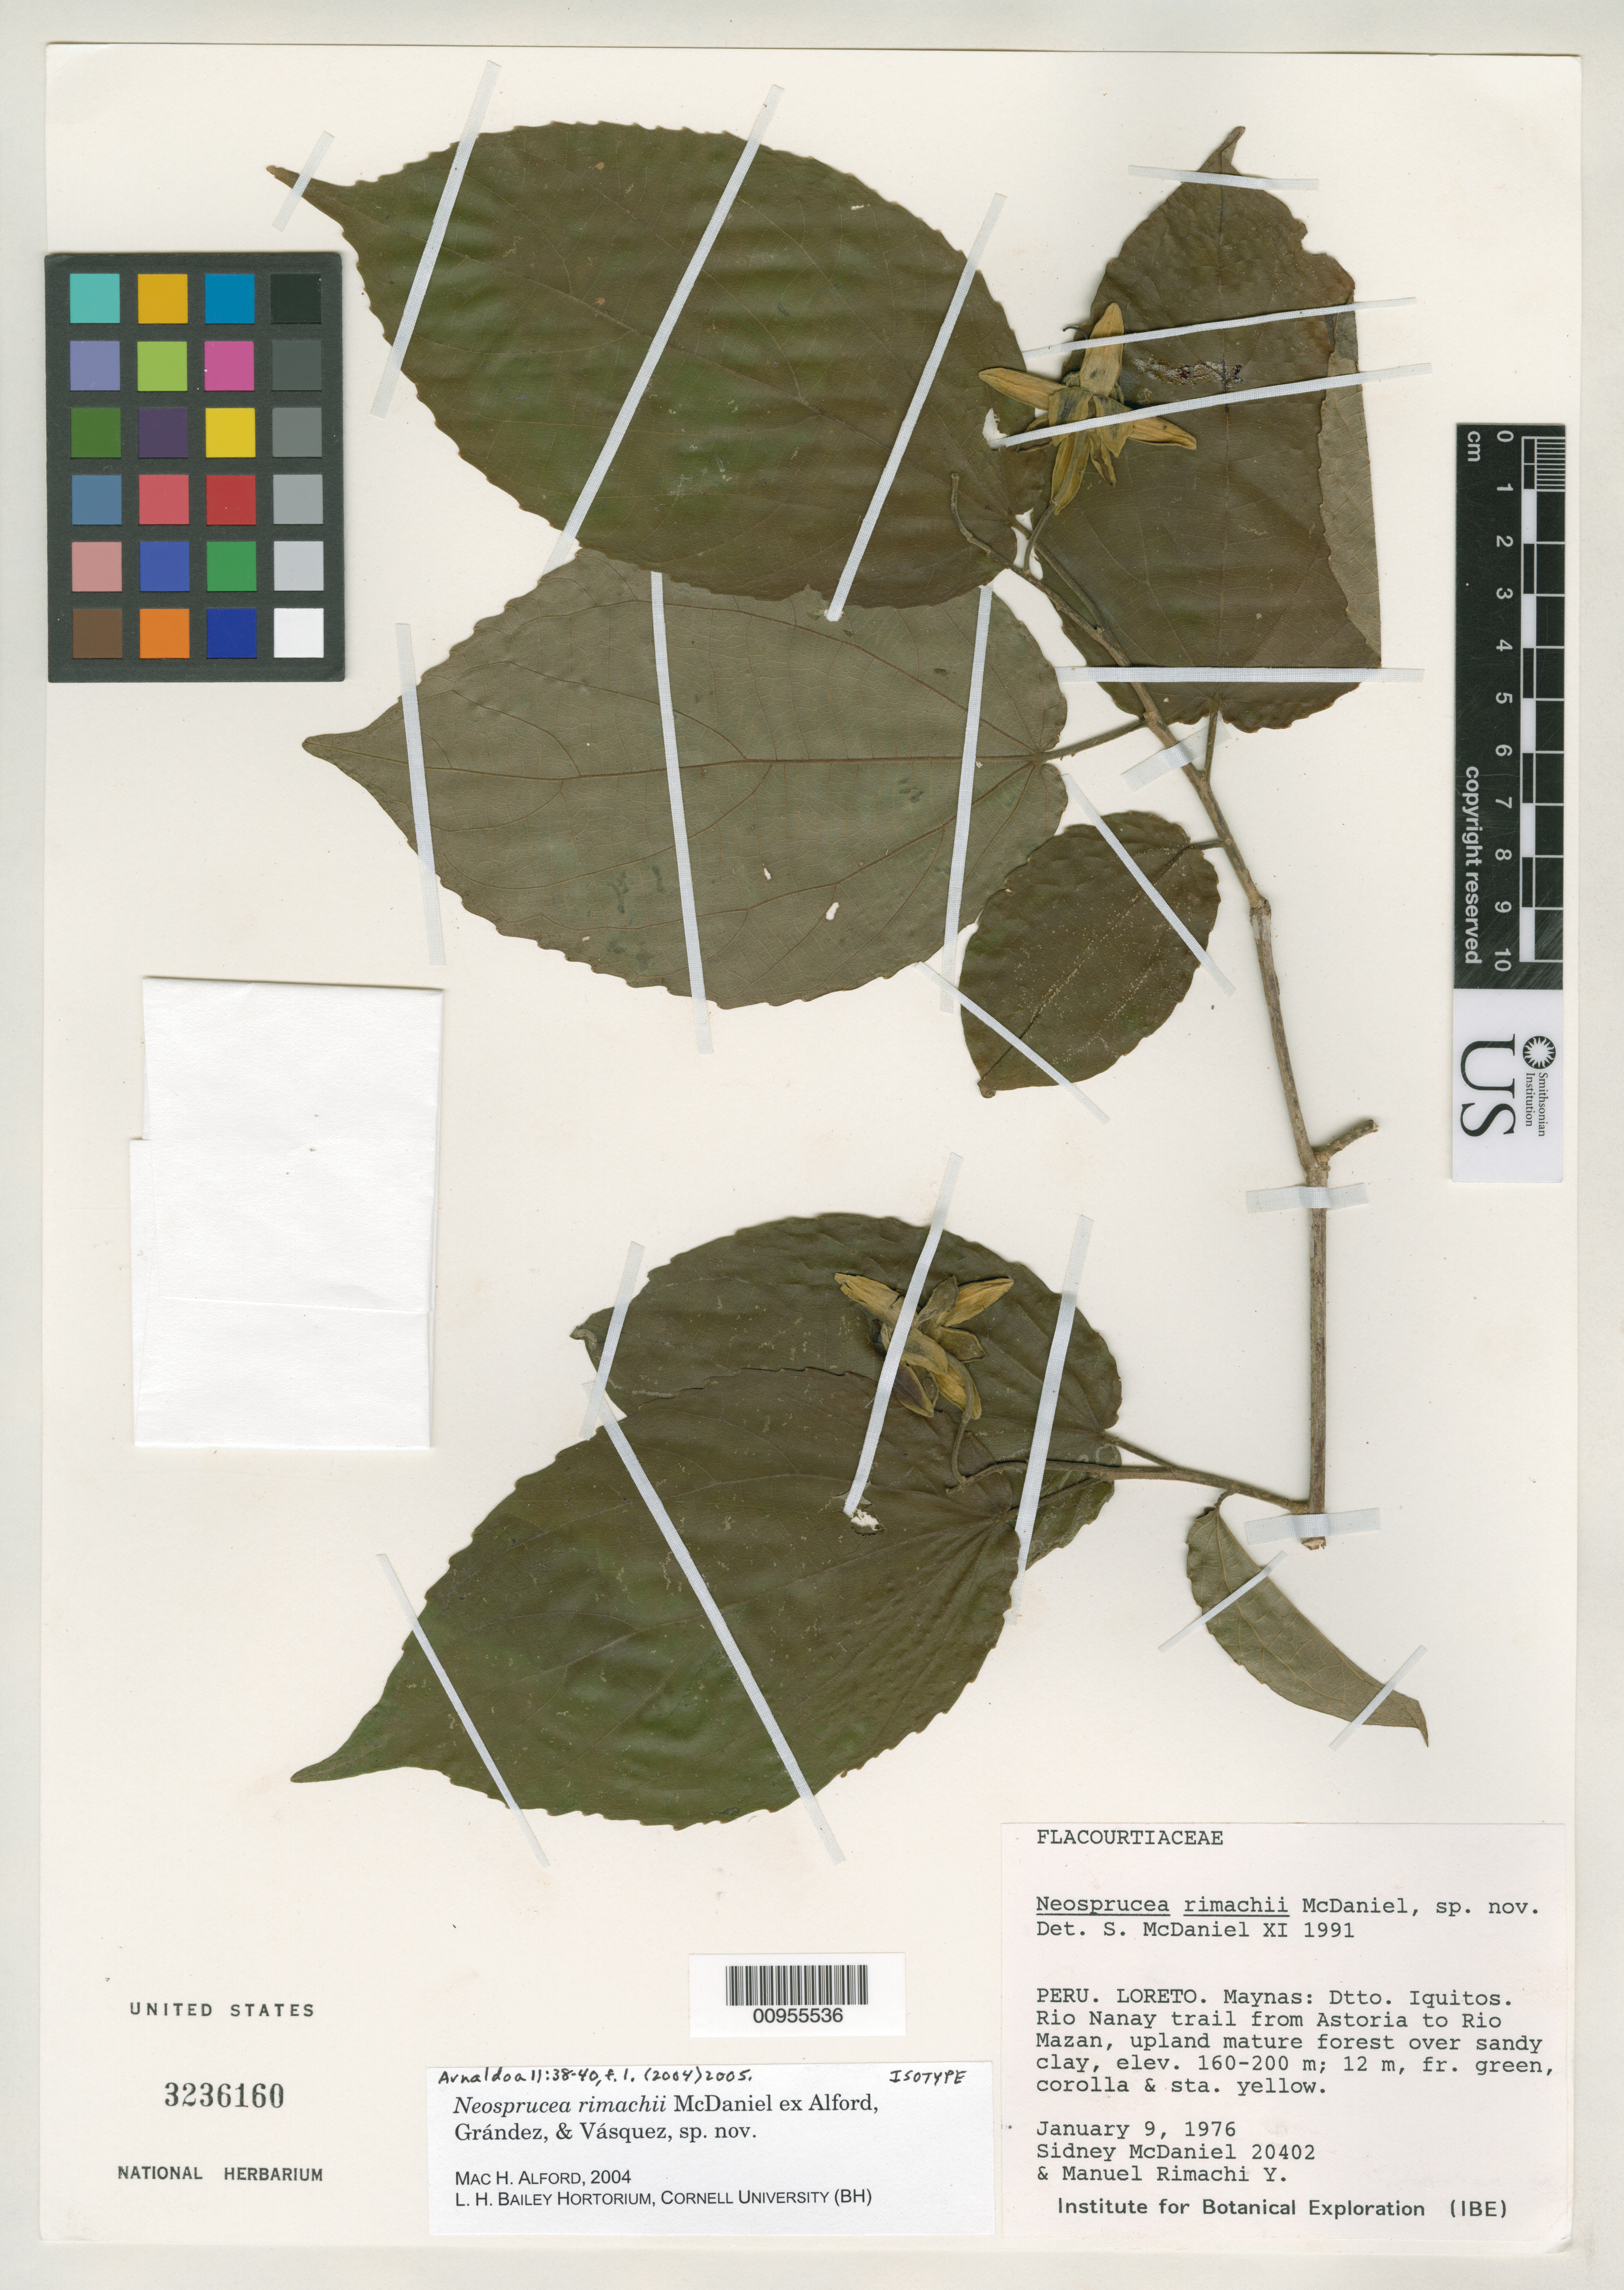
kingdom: Plantae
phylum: Tracheophyta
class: Magnoliopsida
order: Malpighiales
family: Salicaceae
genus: Neosprucea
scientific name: Neosprucea rimachii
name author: McDaniel ex M.H. Alford et al.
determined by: Alford, Mac Haverson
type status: Isotype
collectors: S. McDaniel & M. Rimachi Y.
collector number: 20402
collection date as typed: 09 Jan 1976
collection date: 1976-01-09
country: Peru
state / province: Loreto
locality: Loreto. Maynas: Dtto. Iquitos. Rio Nanay trail from Astoria to rio Mazan.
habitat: Upland mature forest over sandy clay.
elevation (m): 160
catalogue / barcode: US 3236160